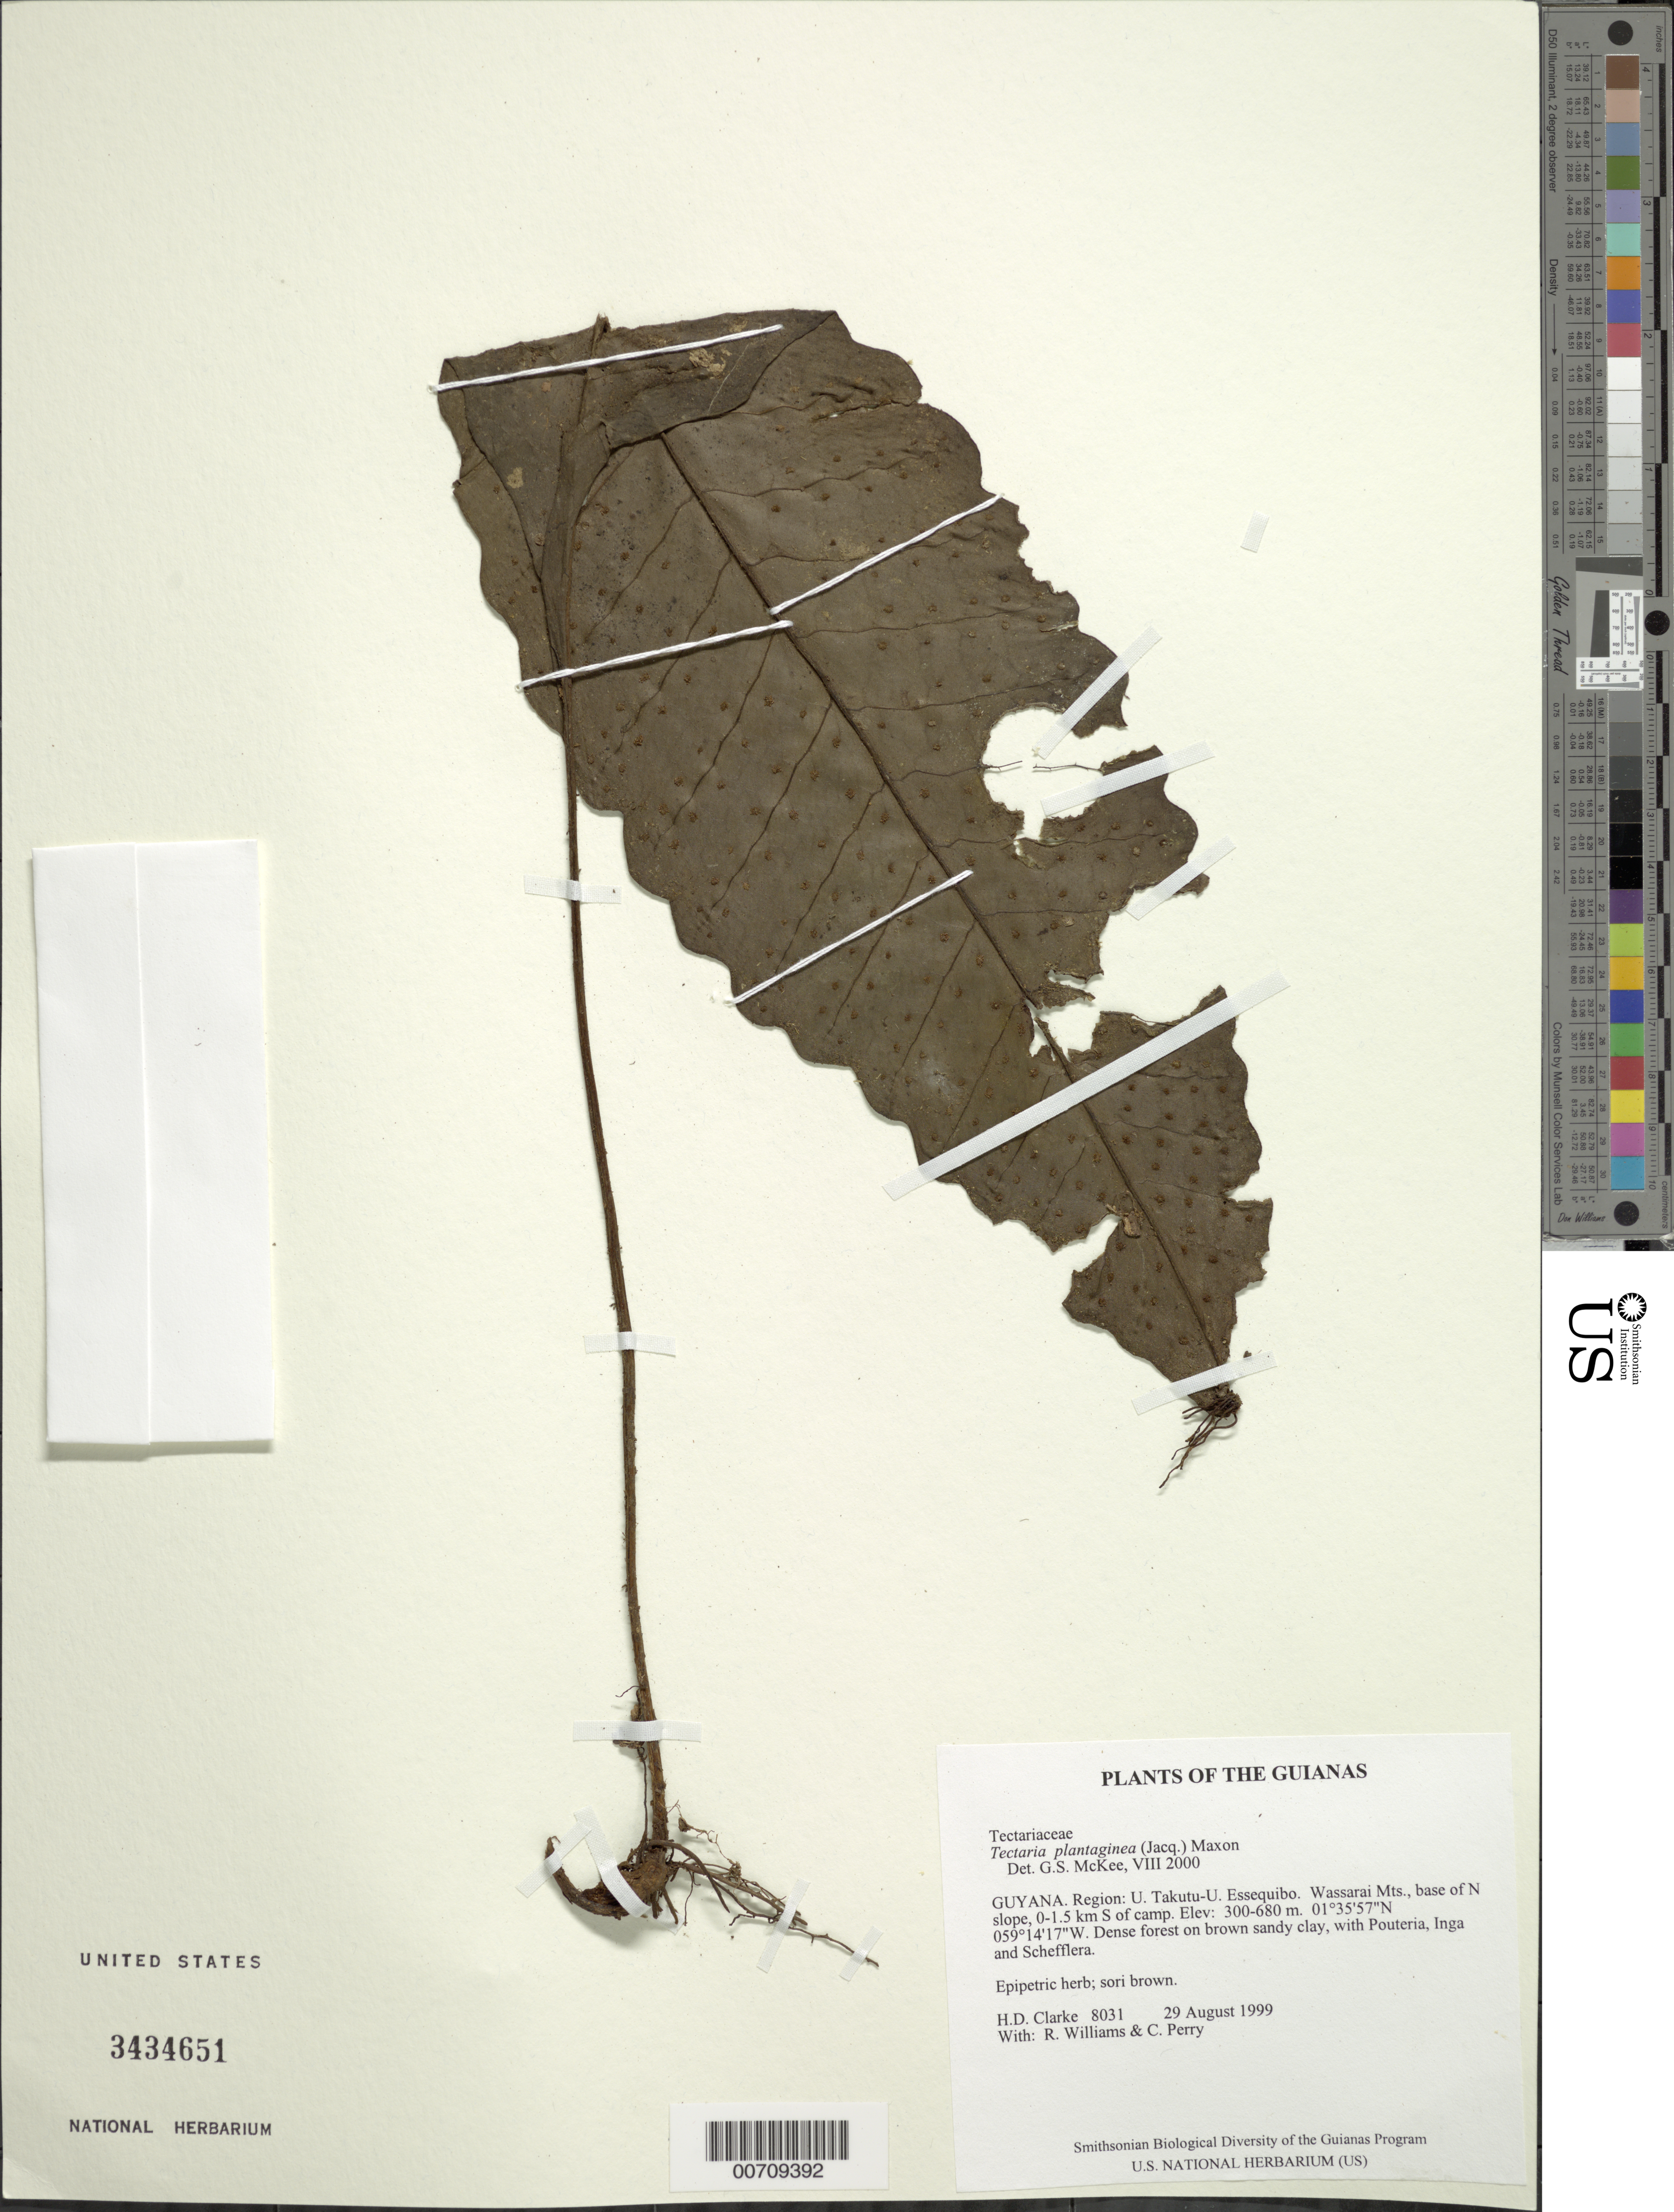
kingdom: Plantae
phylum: Tracheophyta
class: Polypodiopsida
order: Polypodiales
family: Tectariaceae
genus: Tectaria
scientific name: Tectaria plantaginea var. macrocarpa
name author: (Fée) C.V. Morton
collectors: H. D. Clarke, R. Williams & C. Perry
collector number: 8031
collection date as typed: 29 August 1999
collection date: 1999-08-29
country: Guyana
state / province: U. Takutu-U. Essequibo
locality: Wassarai Mts., base of N slope, 0-1.5 km S of camp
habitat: Dense forest on brown sandy clay, with Pouteria, Inga and Schefflera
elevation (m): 300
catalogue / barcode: US 3434651